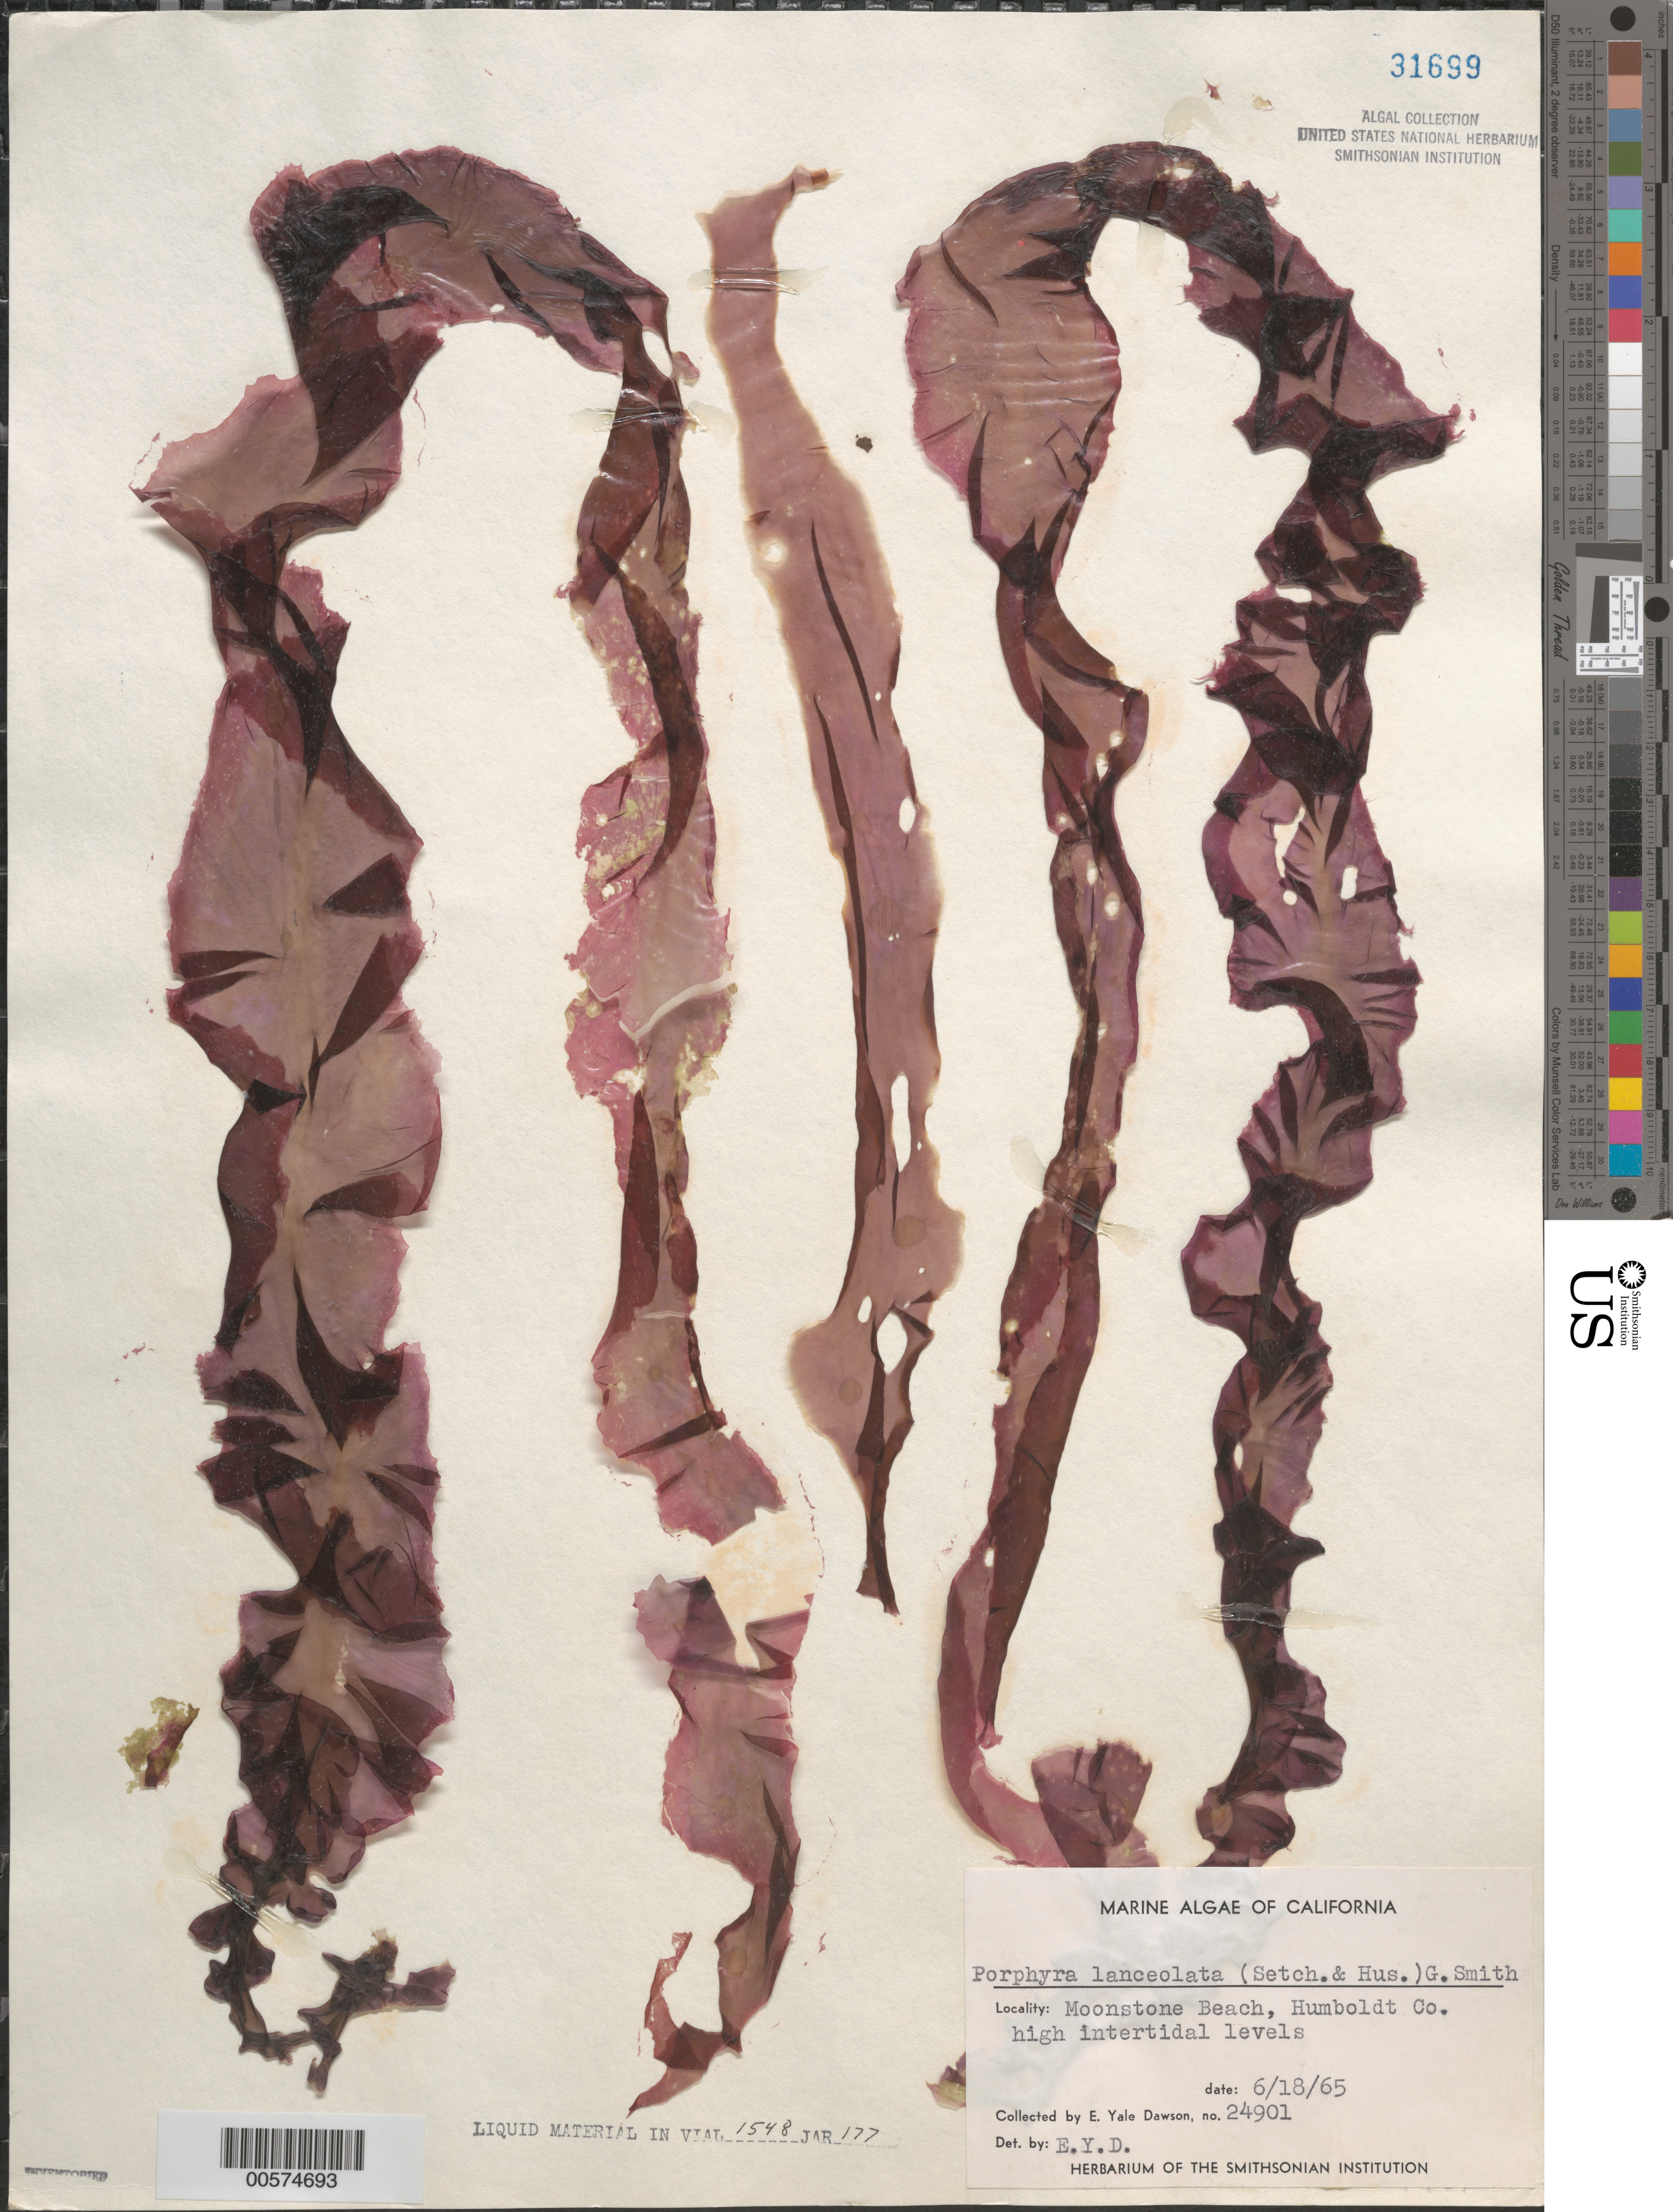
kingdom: Plantae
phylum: Rhodophyta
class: Bangiophyceae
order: Bangiales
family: Bangiaceae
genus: Pyropia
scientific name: Pyropia lanceolata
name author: (Setchell & Hus) S.C. Lindstrom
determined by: Algae name updating Project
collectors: E. Y. Dawson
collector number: EYD 24901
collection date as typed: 18 Jun 1965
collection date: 1965-06-18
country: United States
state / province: California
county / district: Humboldt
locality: Moonstone Beach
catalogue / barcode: US 31699